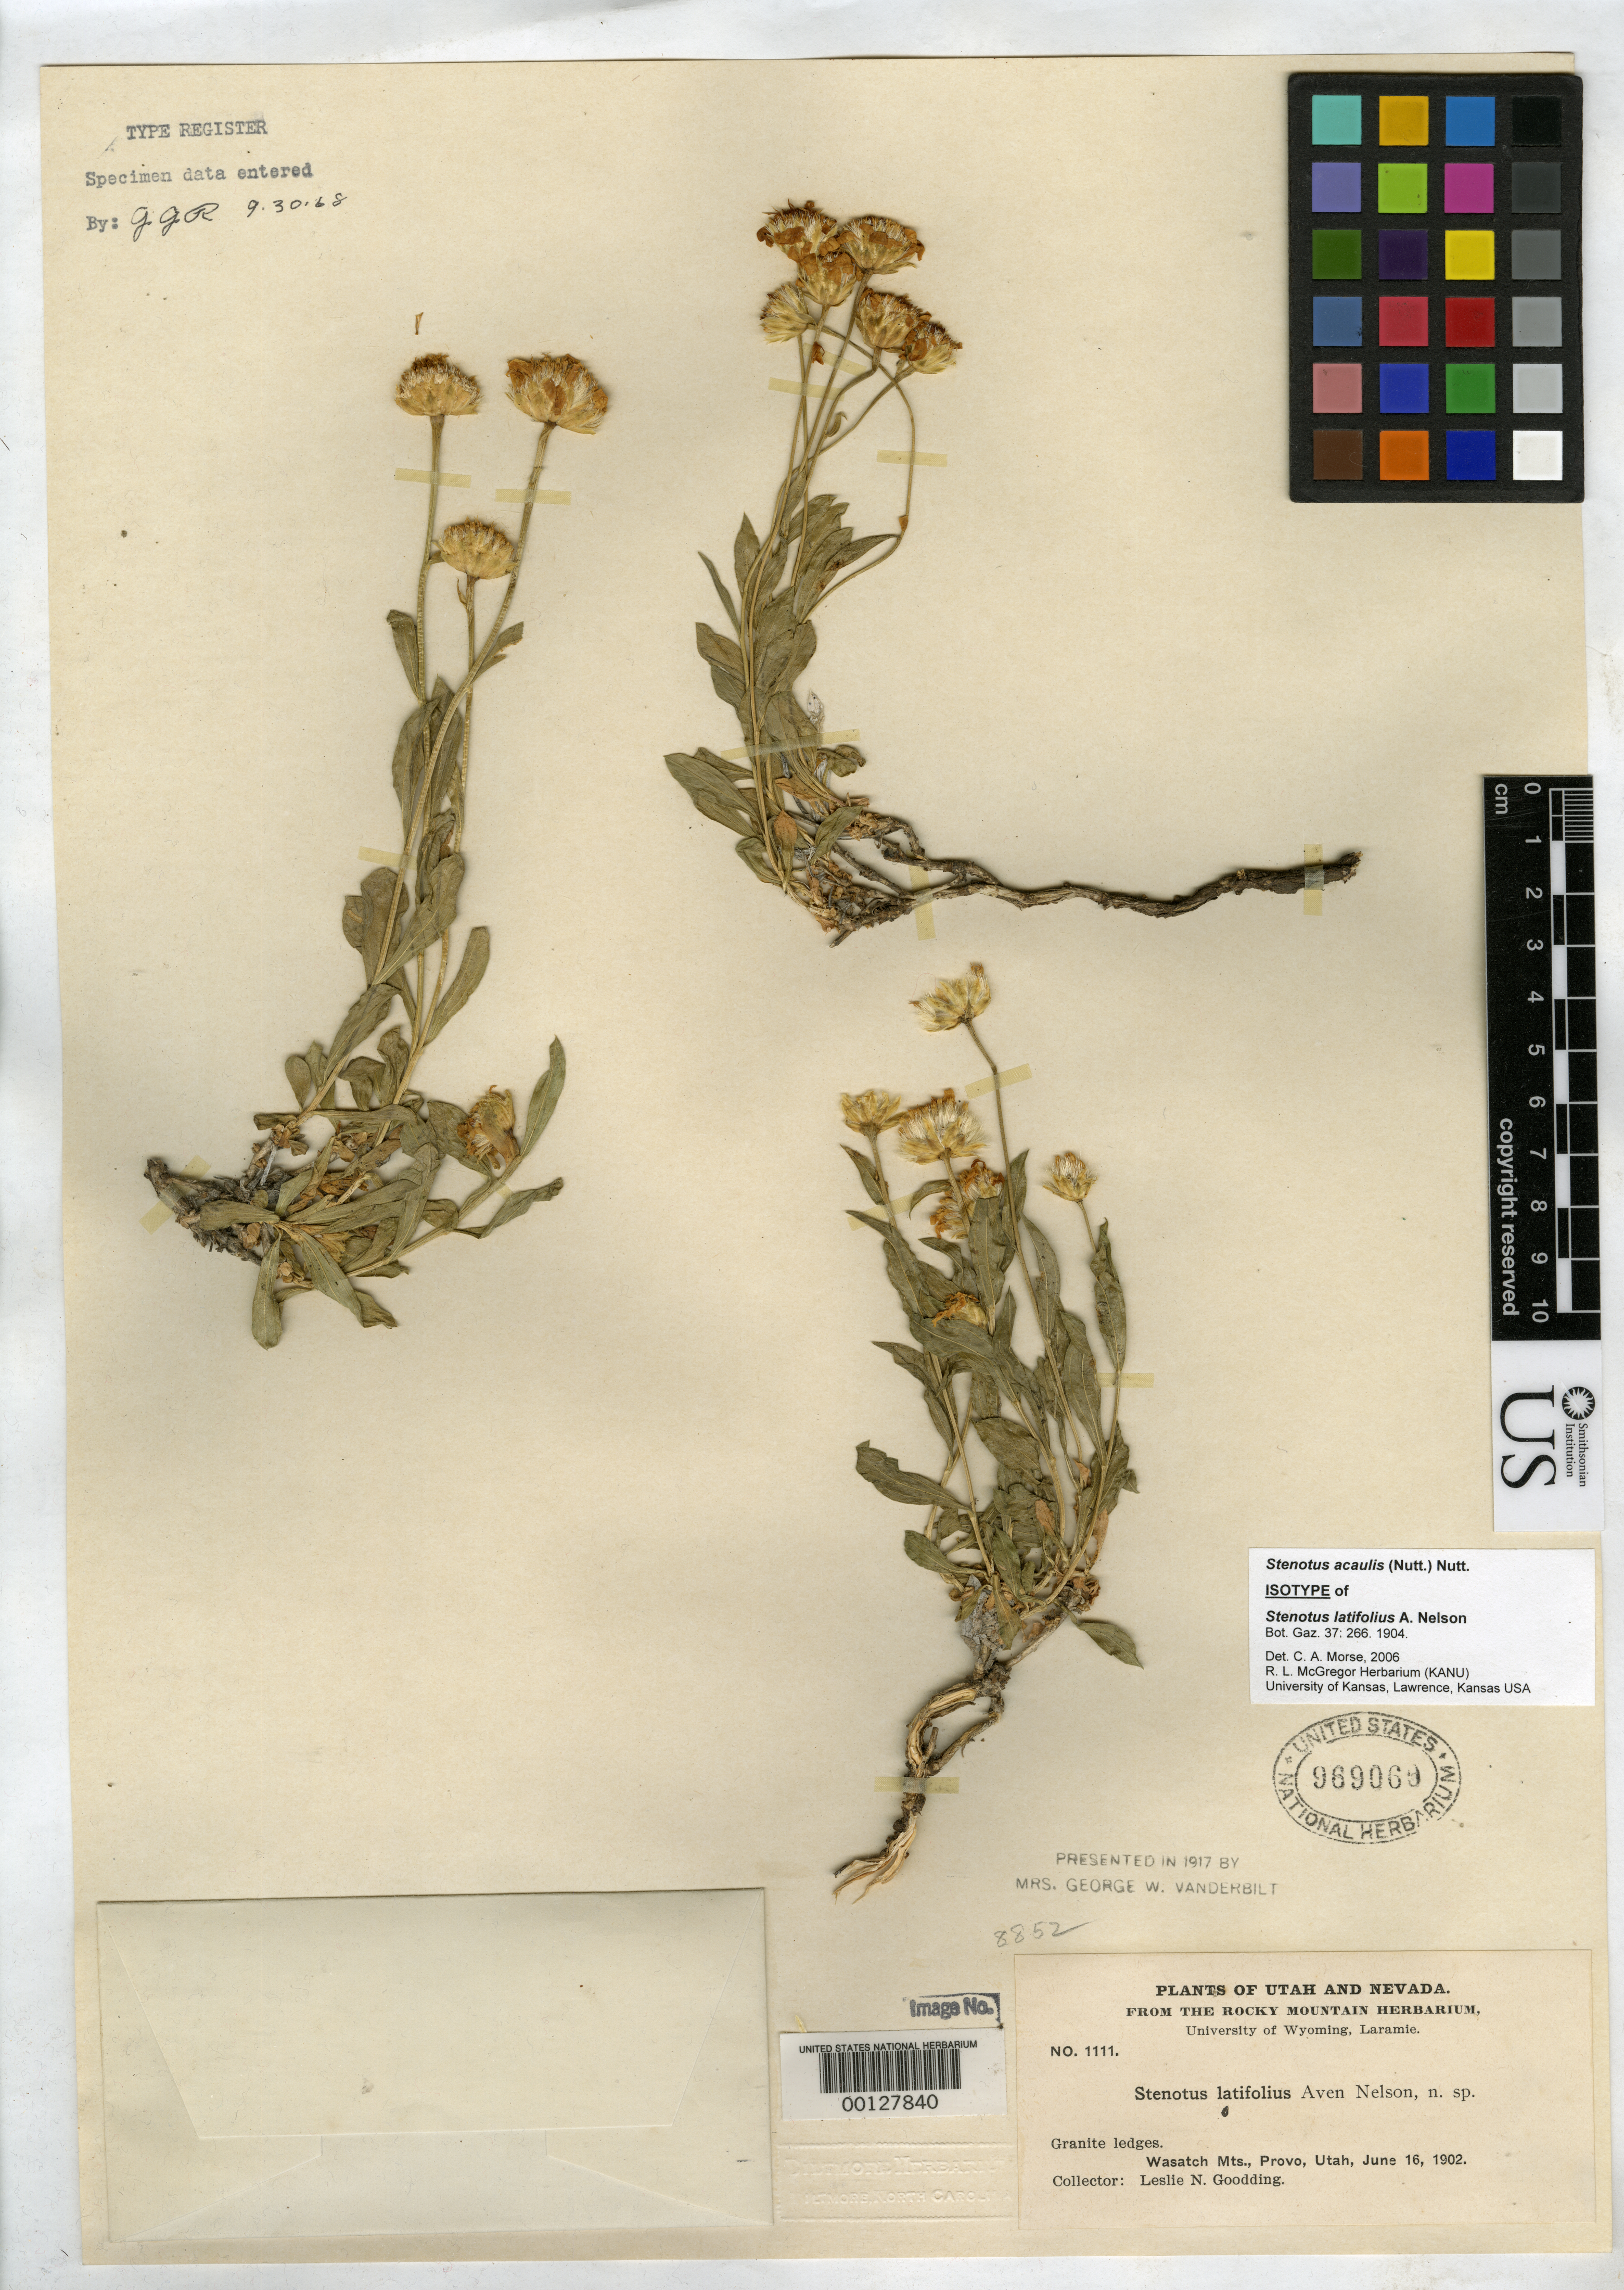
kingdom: Plantae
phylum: Tracheophyta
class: Magnoliopsida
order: Asterales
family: Asteraceae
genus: Stenotus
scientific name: Stenotus latifolius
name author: A. Nelson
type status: Isotype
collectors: L. N. Goodding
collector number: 1111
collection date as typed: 16 Jun 1902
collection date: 1902-06-16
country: United States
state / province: Utah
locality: Provo.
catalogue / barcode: US 969060